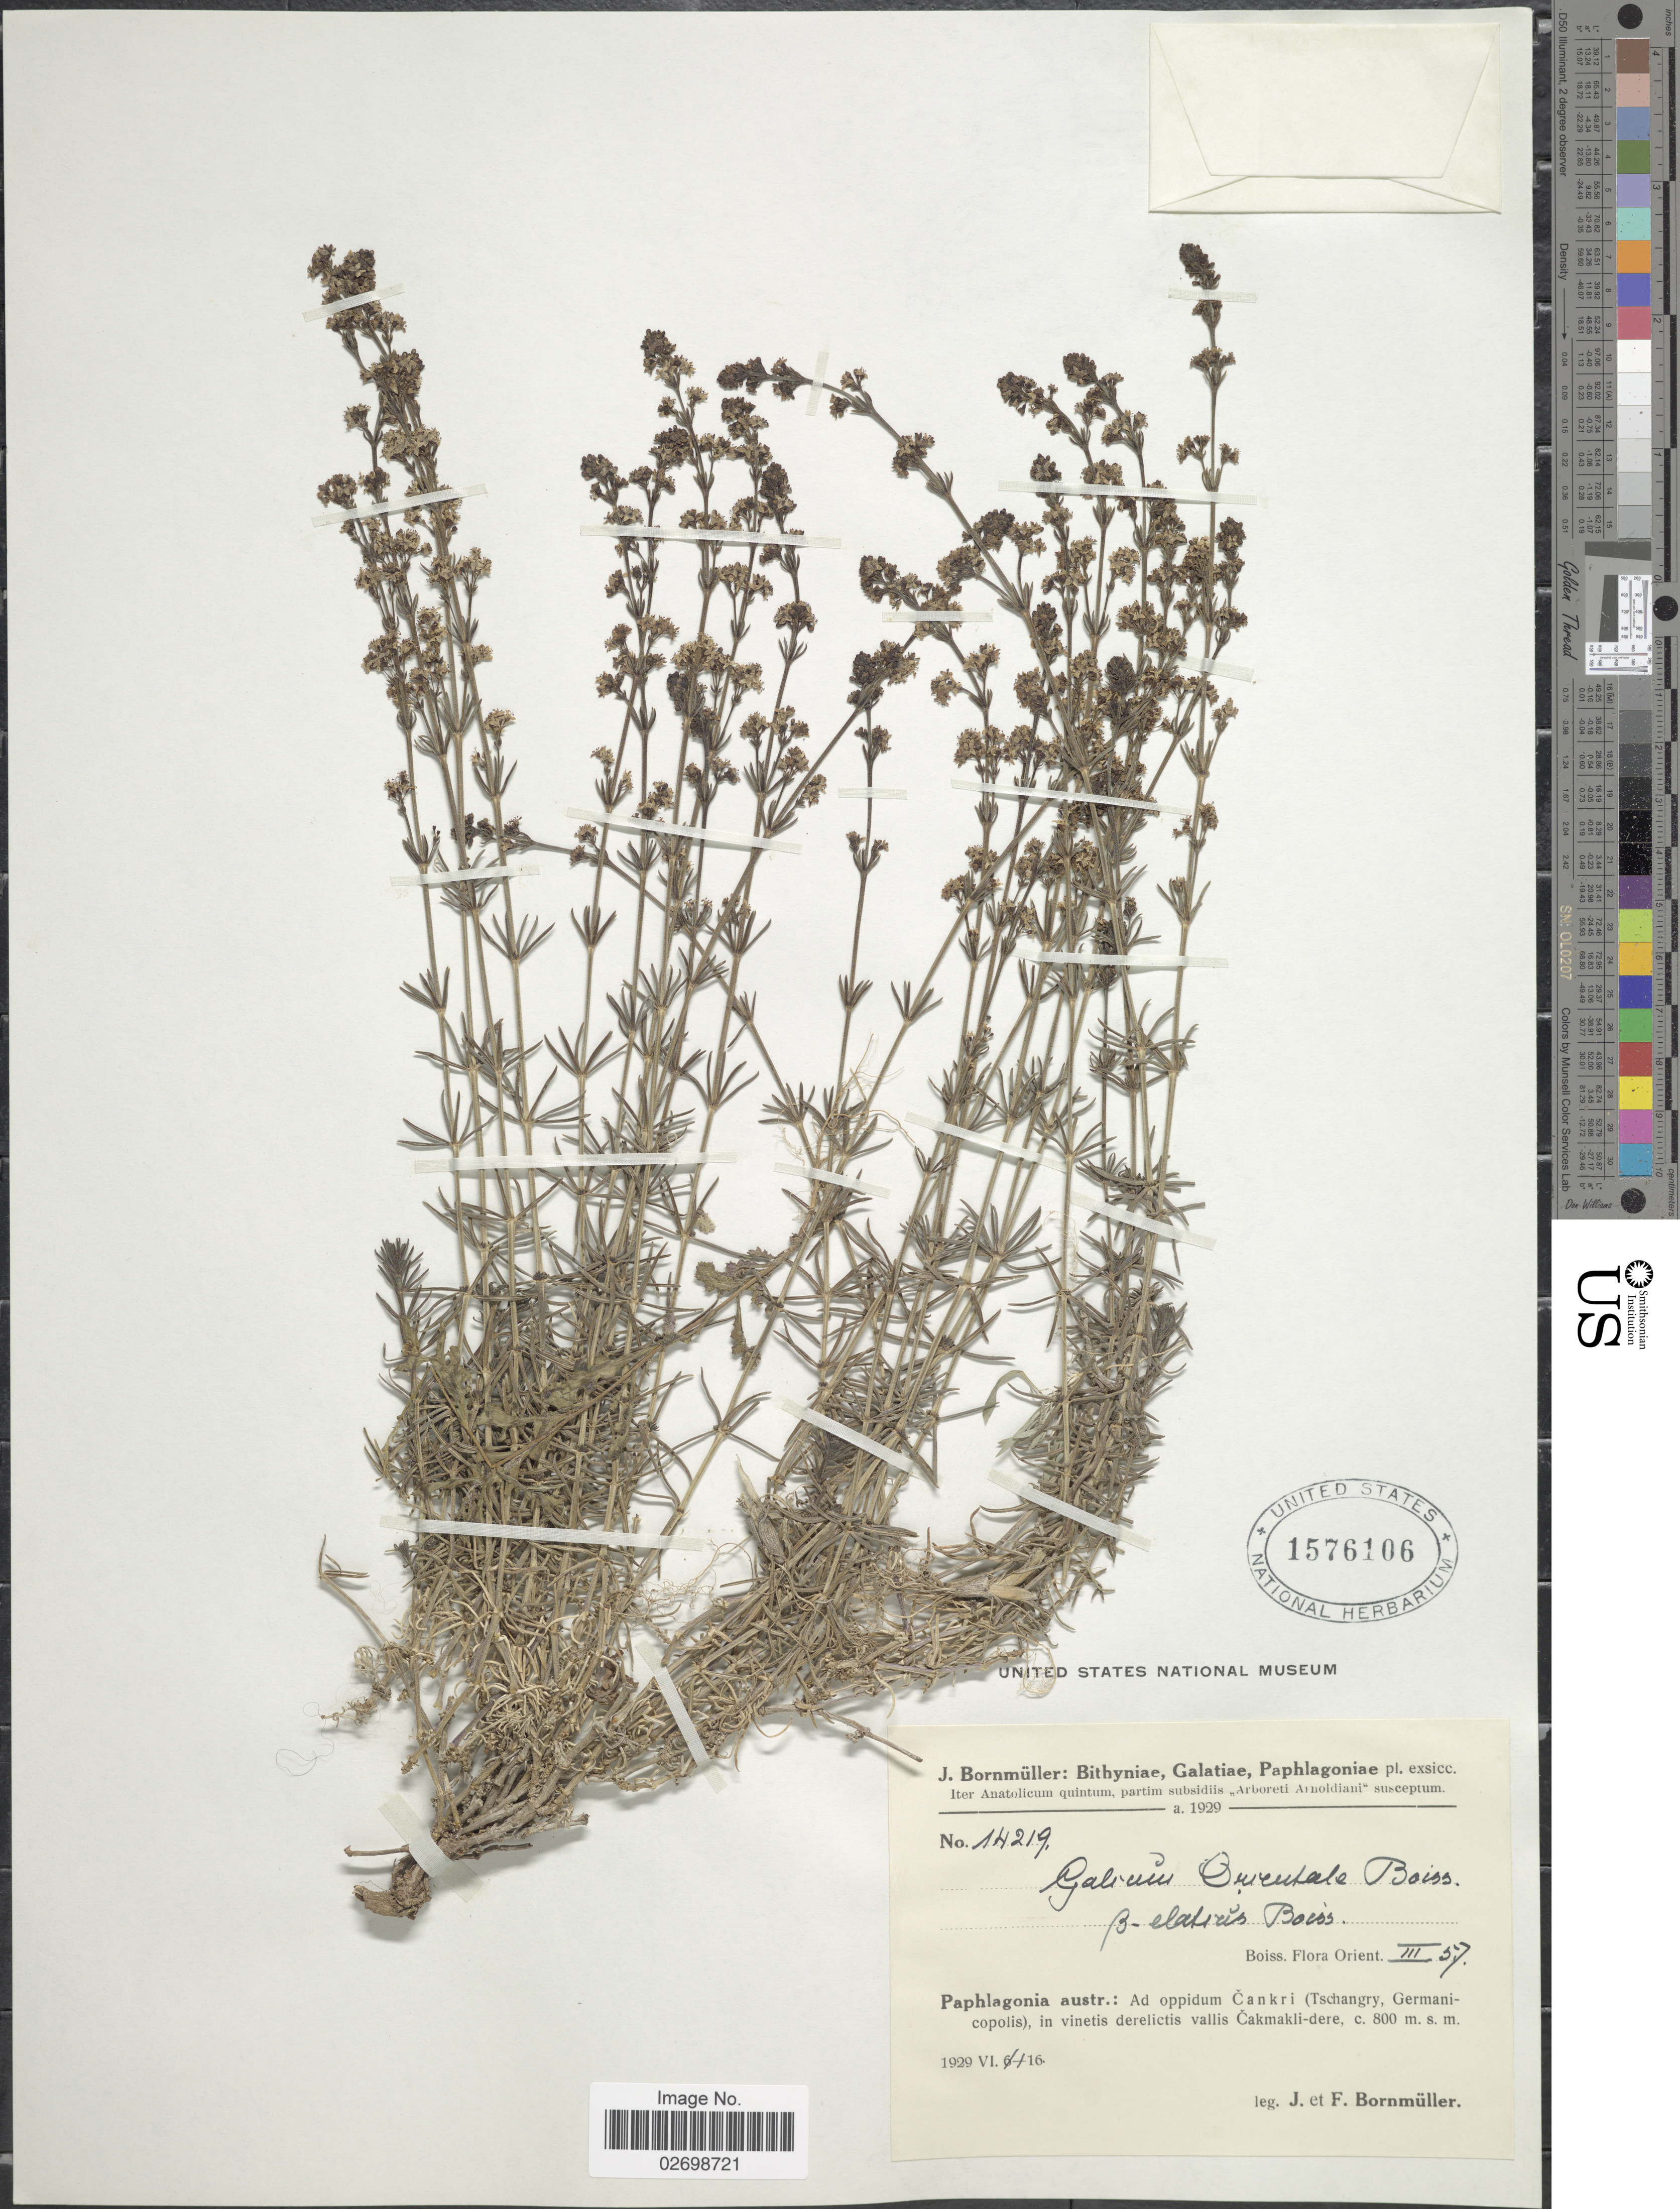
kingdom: Plantae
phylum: Tracheophyta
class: Magnoliopsida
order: Gentianales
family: Rubiaceae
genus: Galium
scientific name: Galium orientale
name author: Boiss.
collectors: J. Bornmüller & F. Bornmüller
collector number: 14219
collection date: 1929-06-16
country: Turkey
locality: Paphlagonia austr.: Ad oppidum Cankri (tschangry, Germanicopolis) in vinetis derelictis vallis Cakmakli-dere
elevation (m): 800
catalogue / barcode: US 1576106